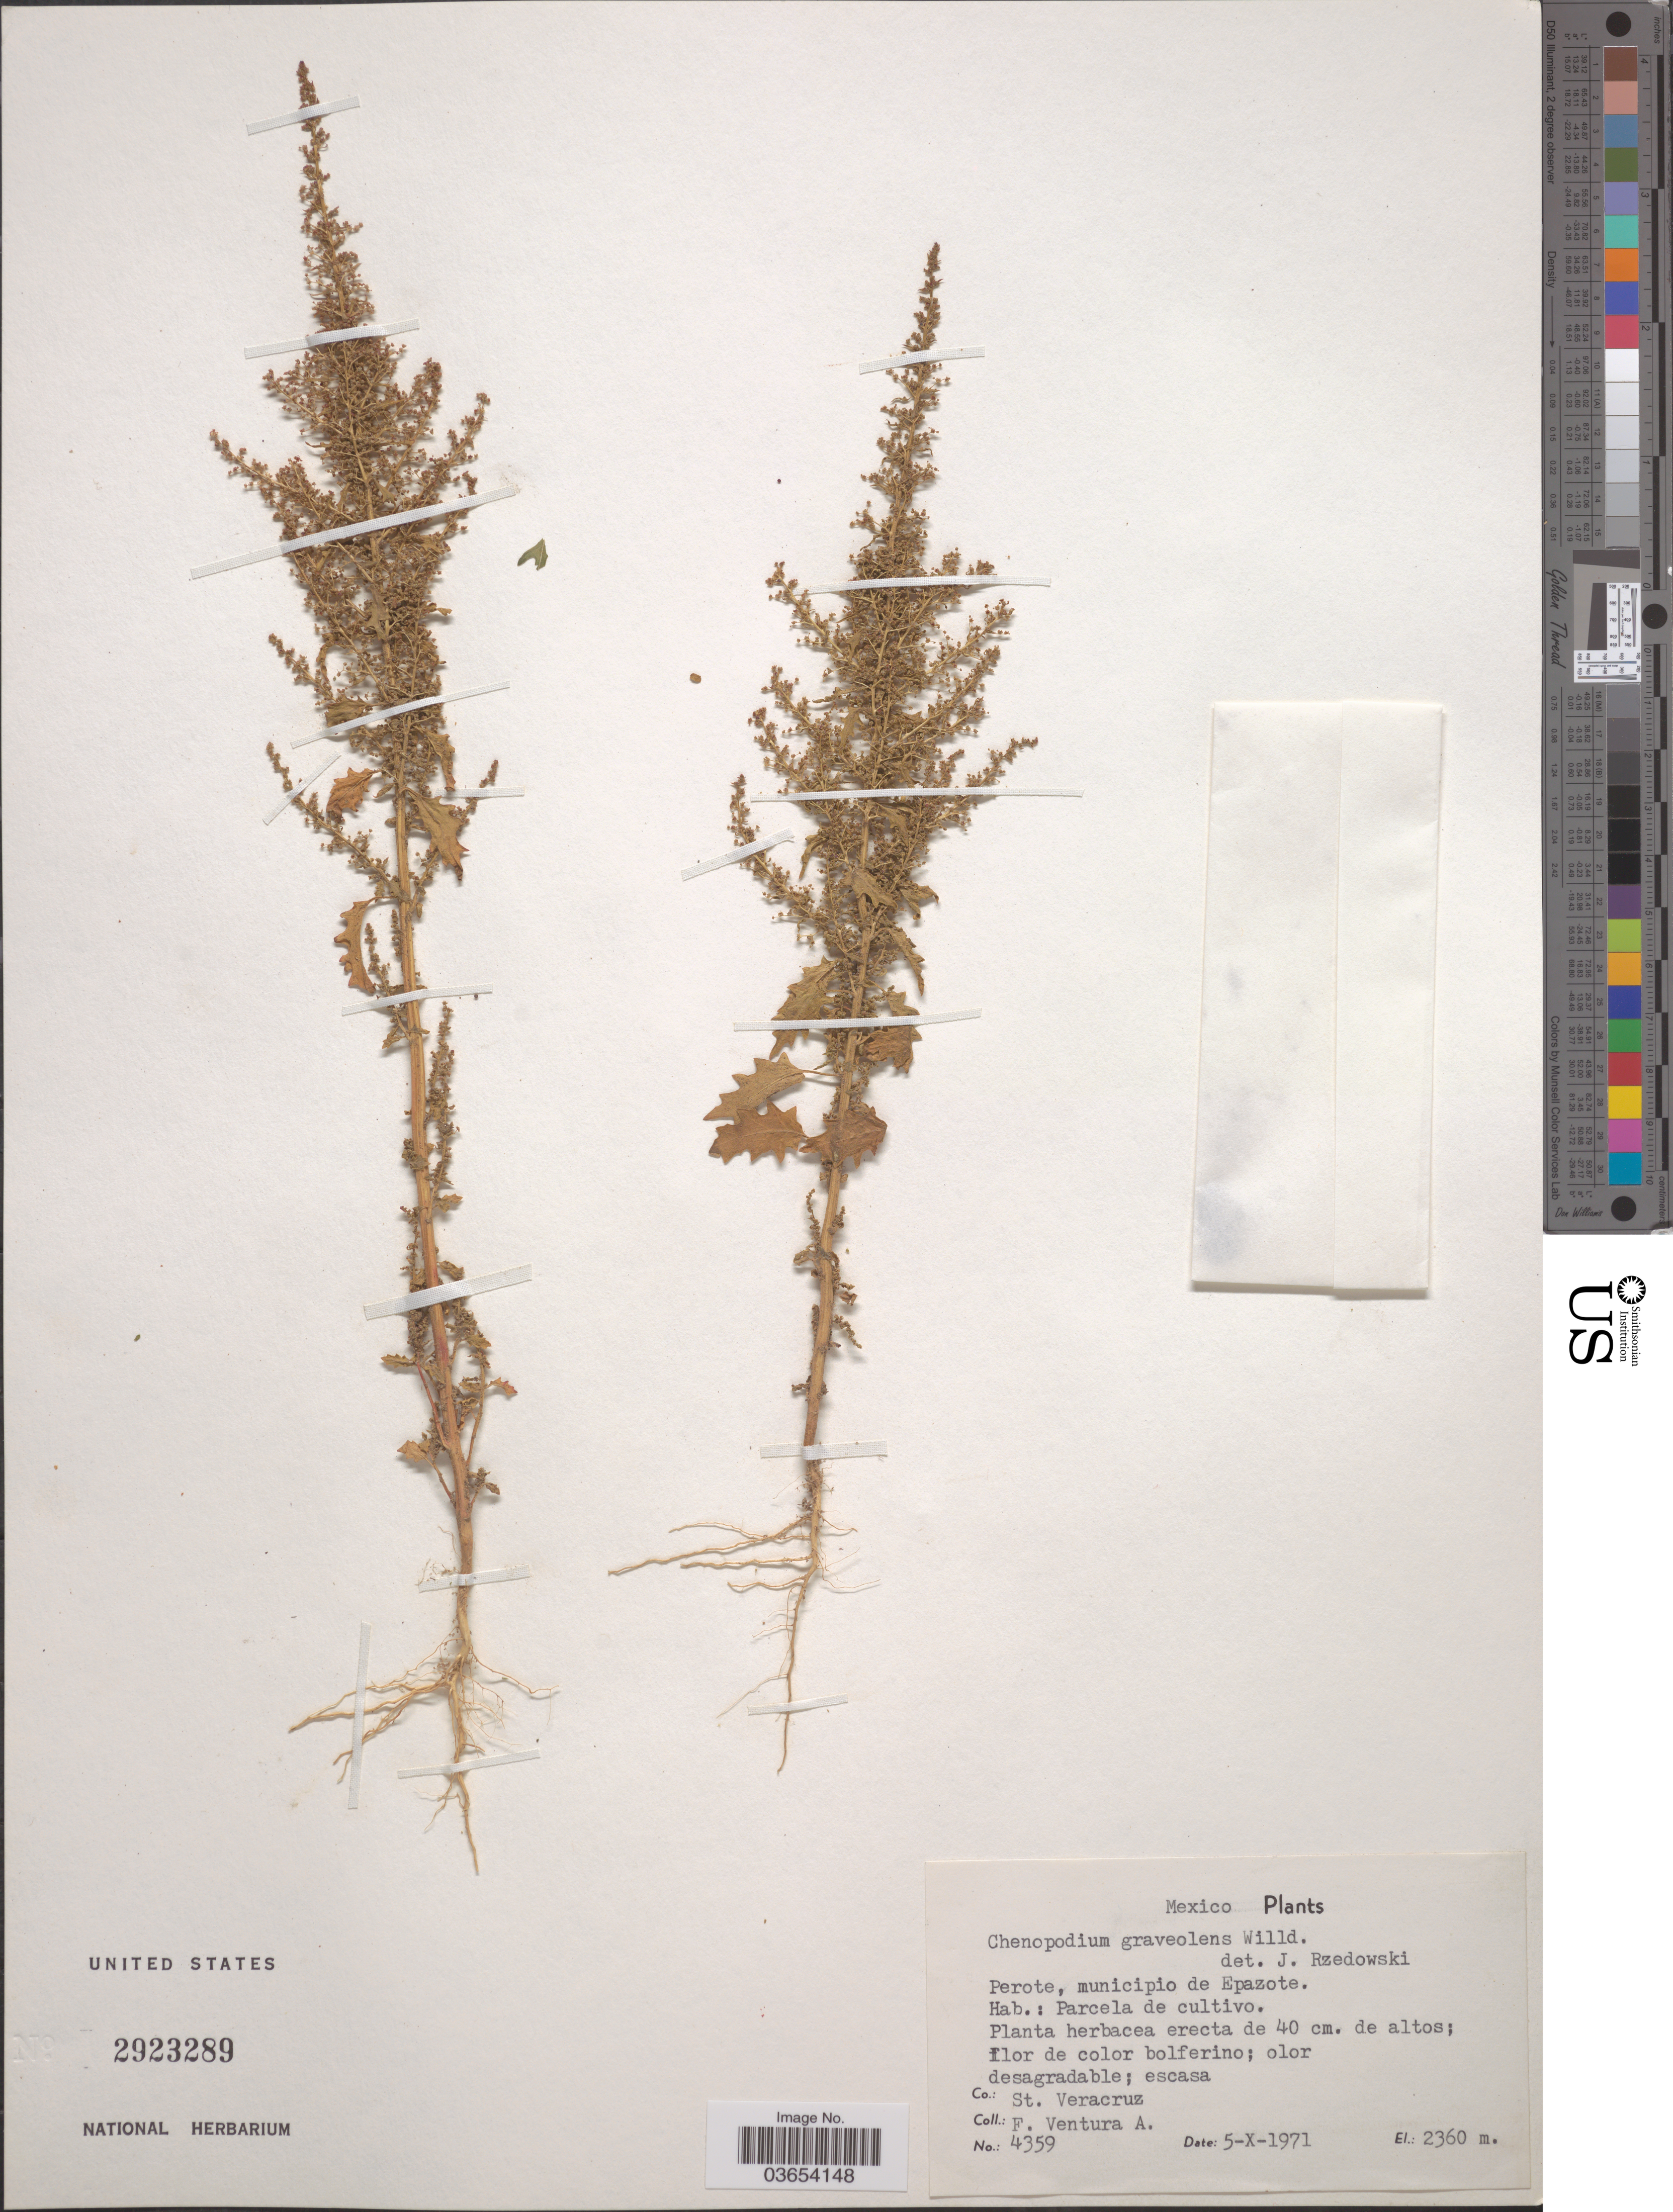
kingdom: Plantae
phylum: Tracheophyta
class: Magnoliopsida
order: Caryophyllales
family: Amaranthaceae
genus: Chenopodium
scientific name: Chenopodium graveolens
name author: Willd.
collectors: F. Ventura A.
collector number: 4359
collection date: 1971-10-05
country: Mexico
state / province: Veracruz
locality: Perote, municipio de Epazote. Co.: St. Veracruz.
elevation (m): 2360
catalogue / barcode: US 2923289